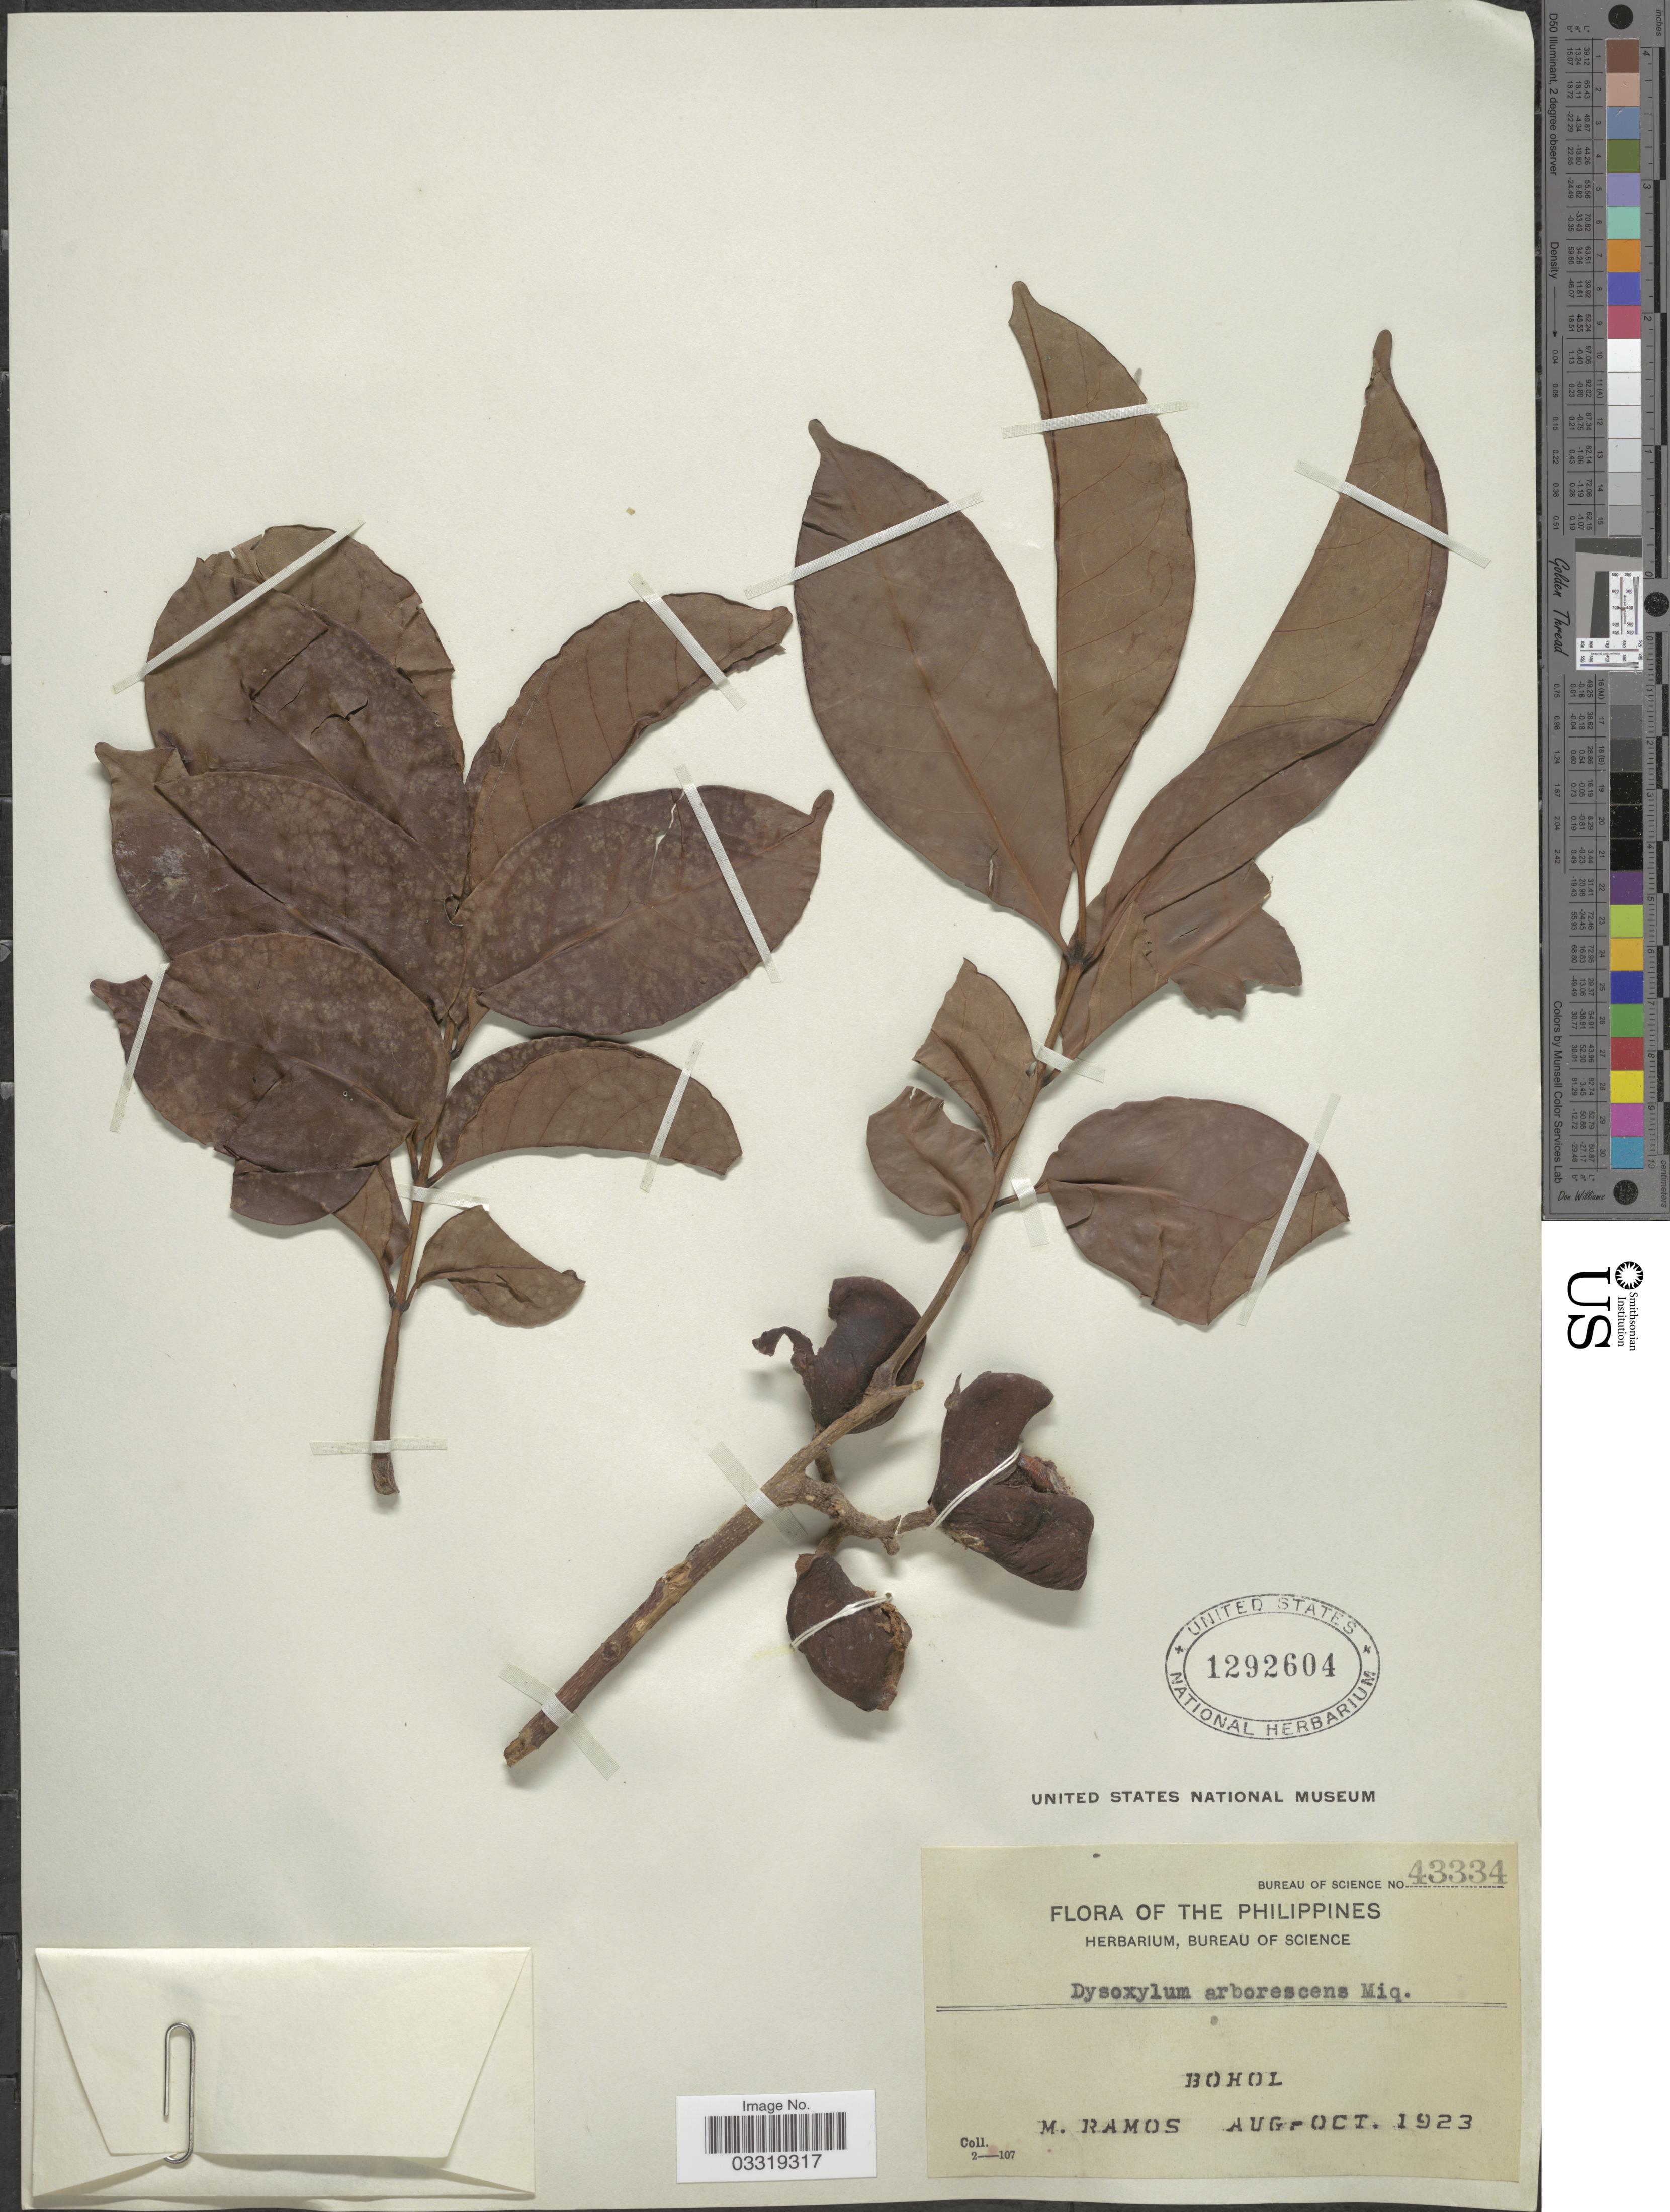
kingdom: Plantae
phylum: Tracheophyta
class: Magnoliopsida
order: Sapindales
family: Meliaceae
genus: Goniocheton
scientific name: Goniocheton arborescens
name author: Blume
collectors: M. Ramos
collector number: Bureau of Science 43334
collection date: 1923-08/1923-10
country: Philippines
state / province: Central Visayas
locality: Bohol.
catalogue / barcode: US 1292604